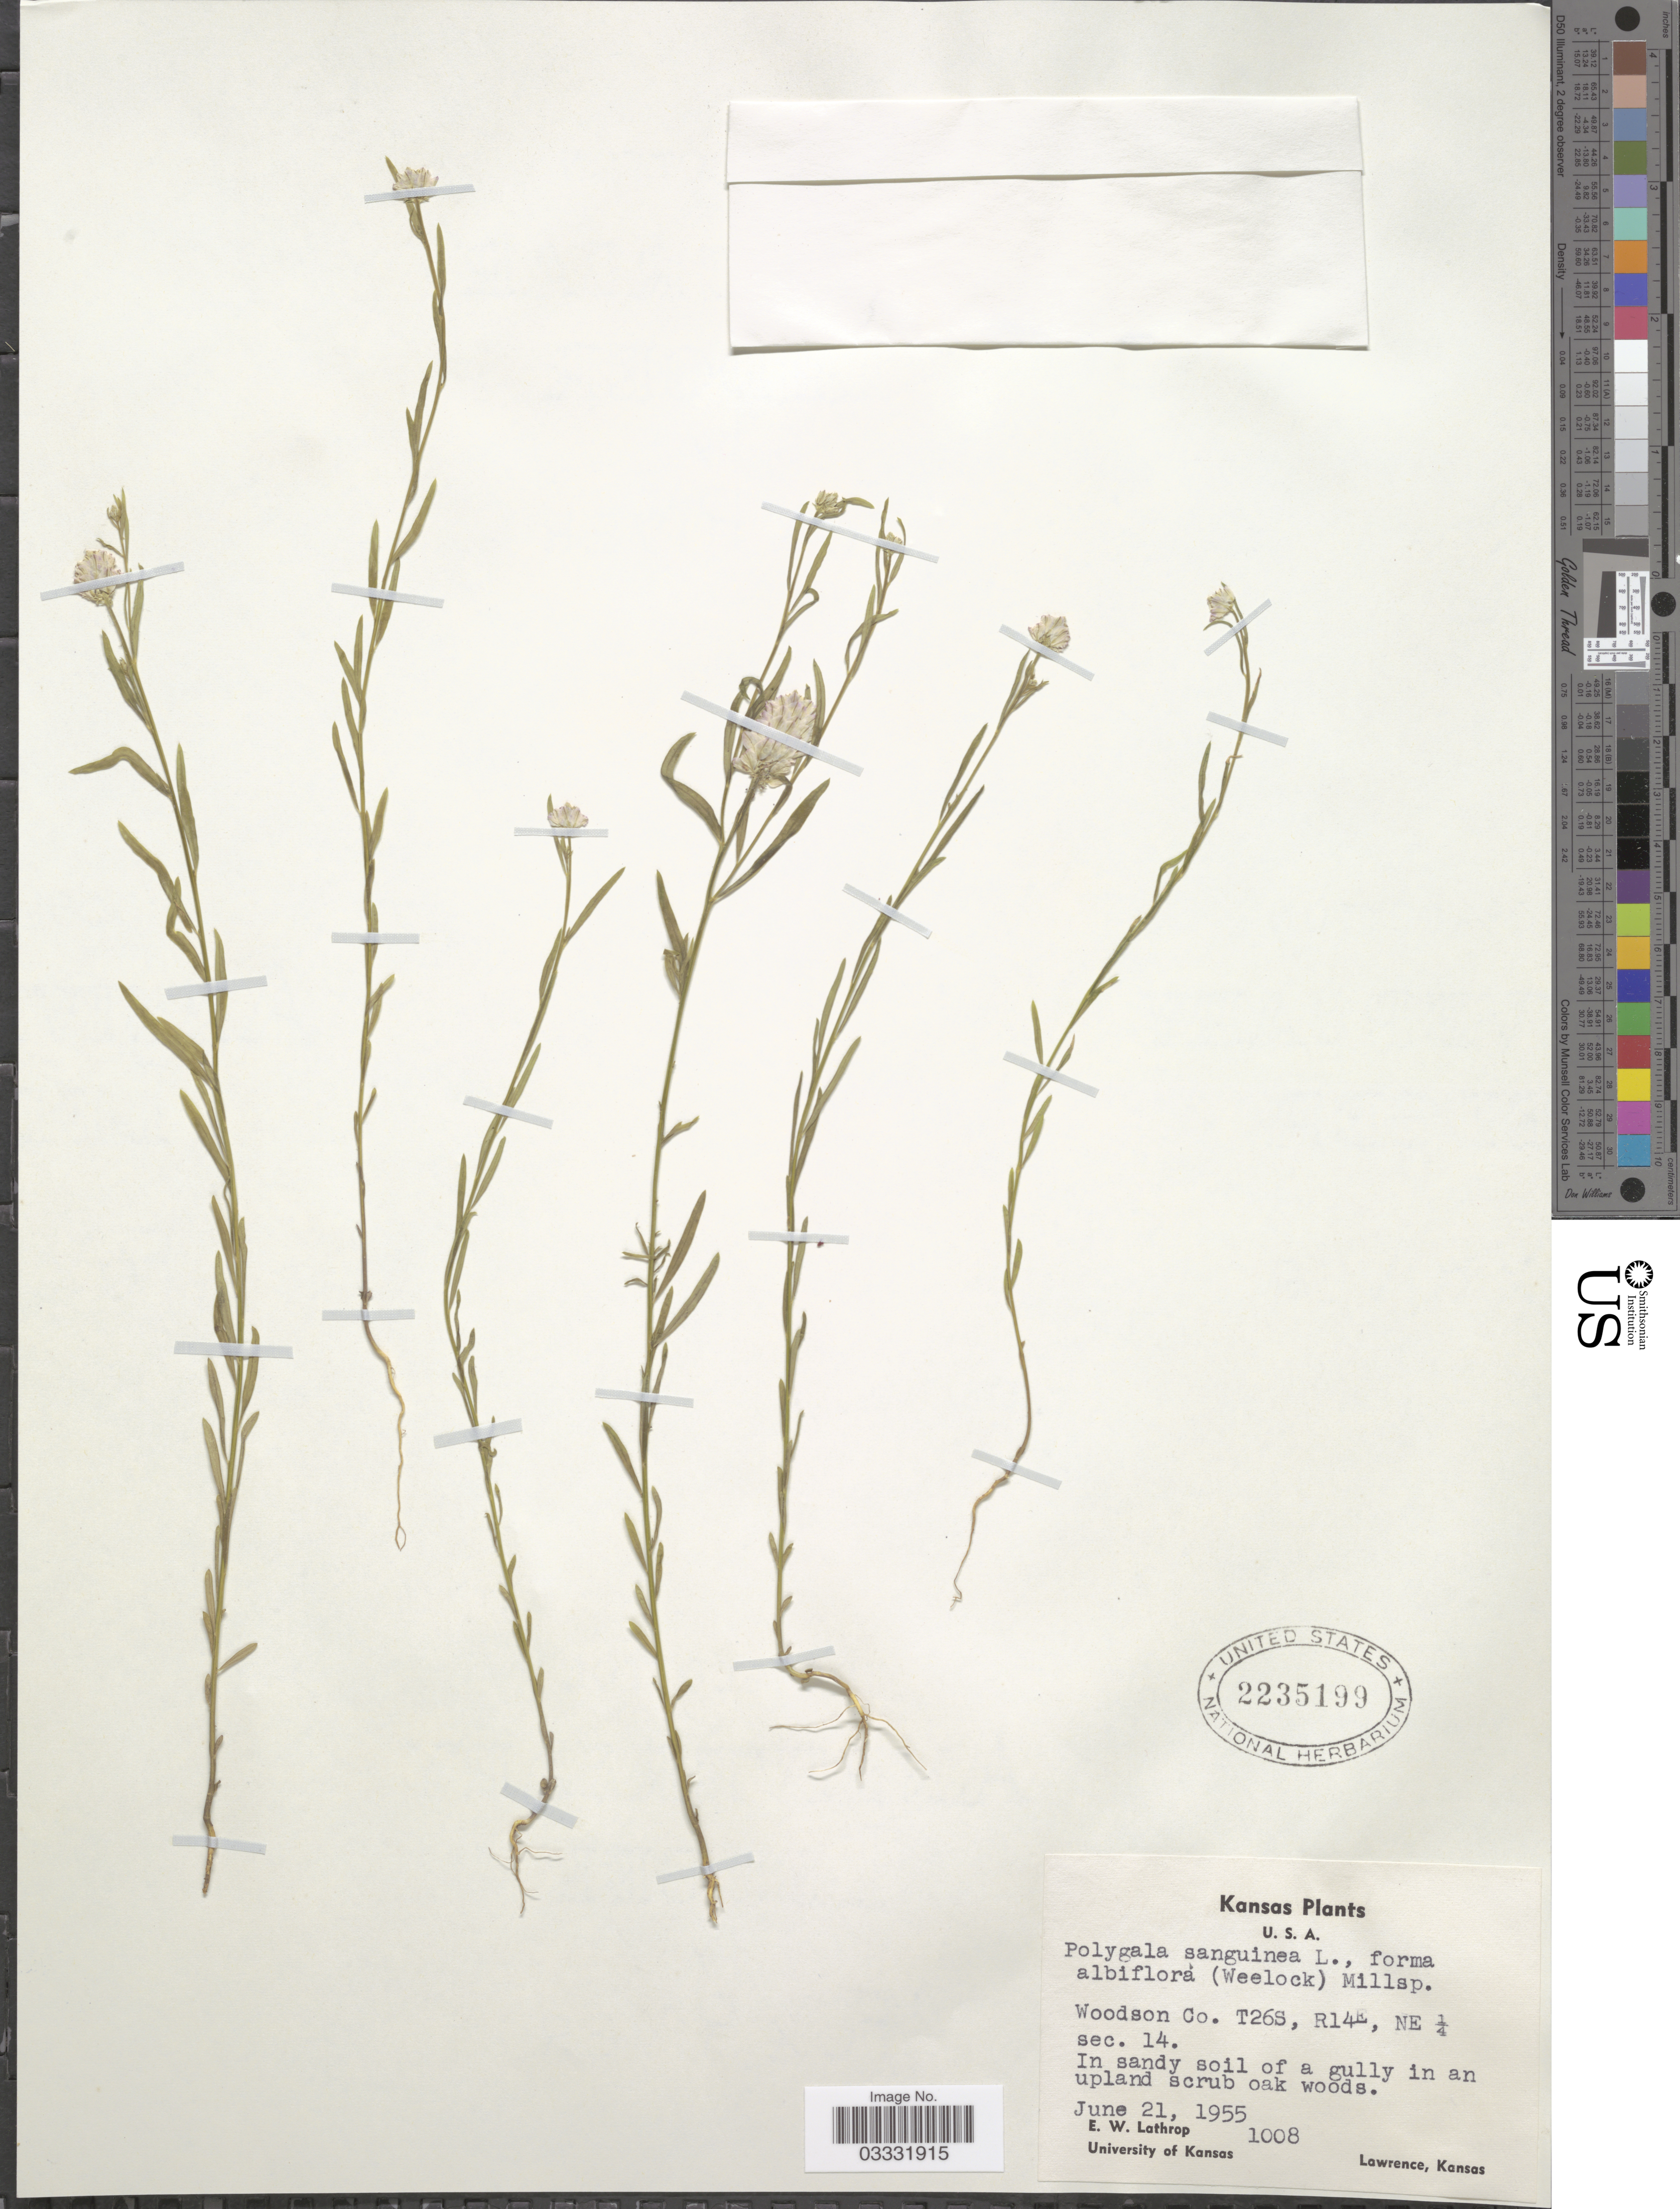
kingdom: Plantae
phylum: Tracheophyta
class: Magnoliopsida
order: Fabales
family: Polygalaceae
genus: Polygala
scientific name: Polygala sanguinea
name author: L.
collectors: E. W. Lathrop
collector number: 1008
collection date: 1955-06-21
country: United States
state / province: Kansas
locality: Woodson Co. T26S, R14E, NE ¼ sec. 14.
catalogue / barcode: US 2235199